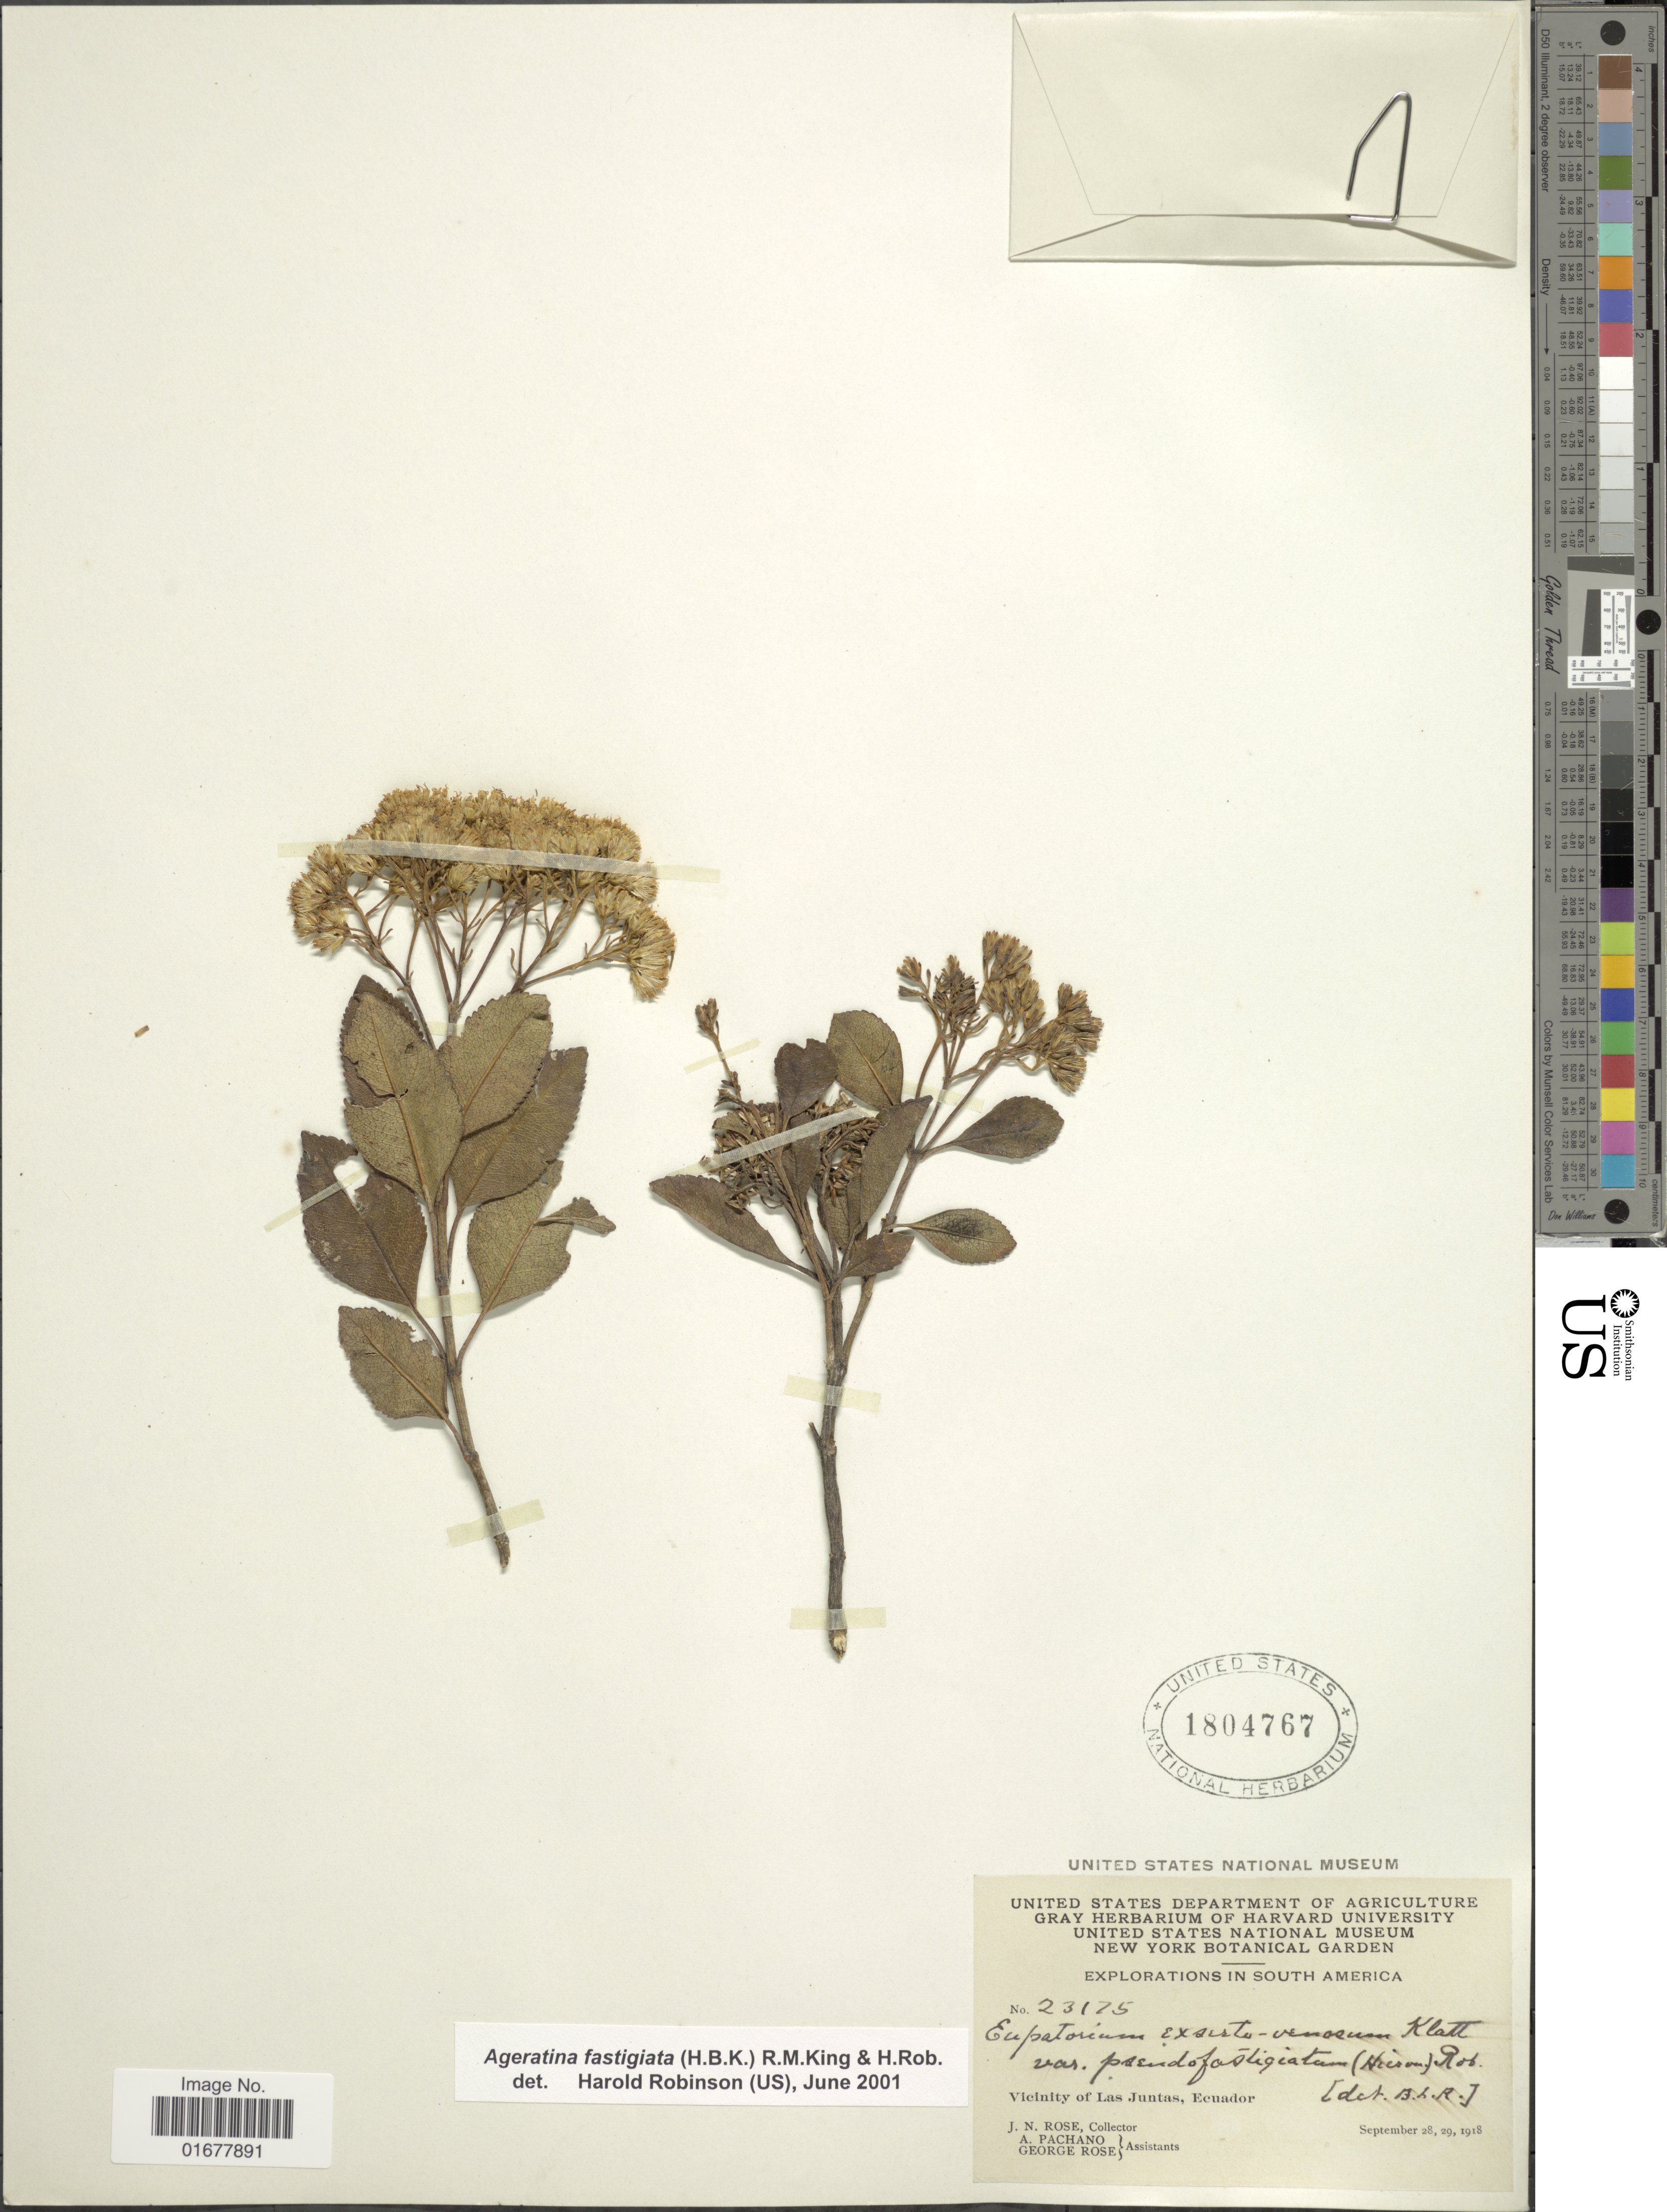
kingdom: Plantae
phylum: Tracheophyta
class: Magnoliopsida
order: Asterales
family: Asteraceae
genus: Ageratina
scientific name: Ageratina exserto-venosa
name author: (Klatt) R.M. King & H. Rob.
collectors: J. N. Rose, A. Pachano & G. Rose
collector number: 23175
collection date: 1918-09-28/1918-09-29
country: Ecuador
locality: Vicinity of Las Juntas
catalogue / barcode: US 1804767